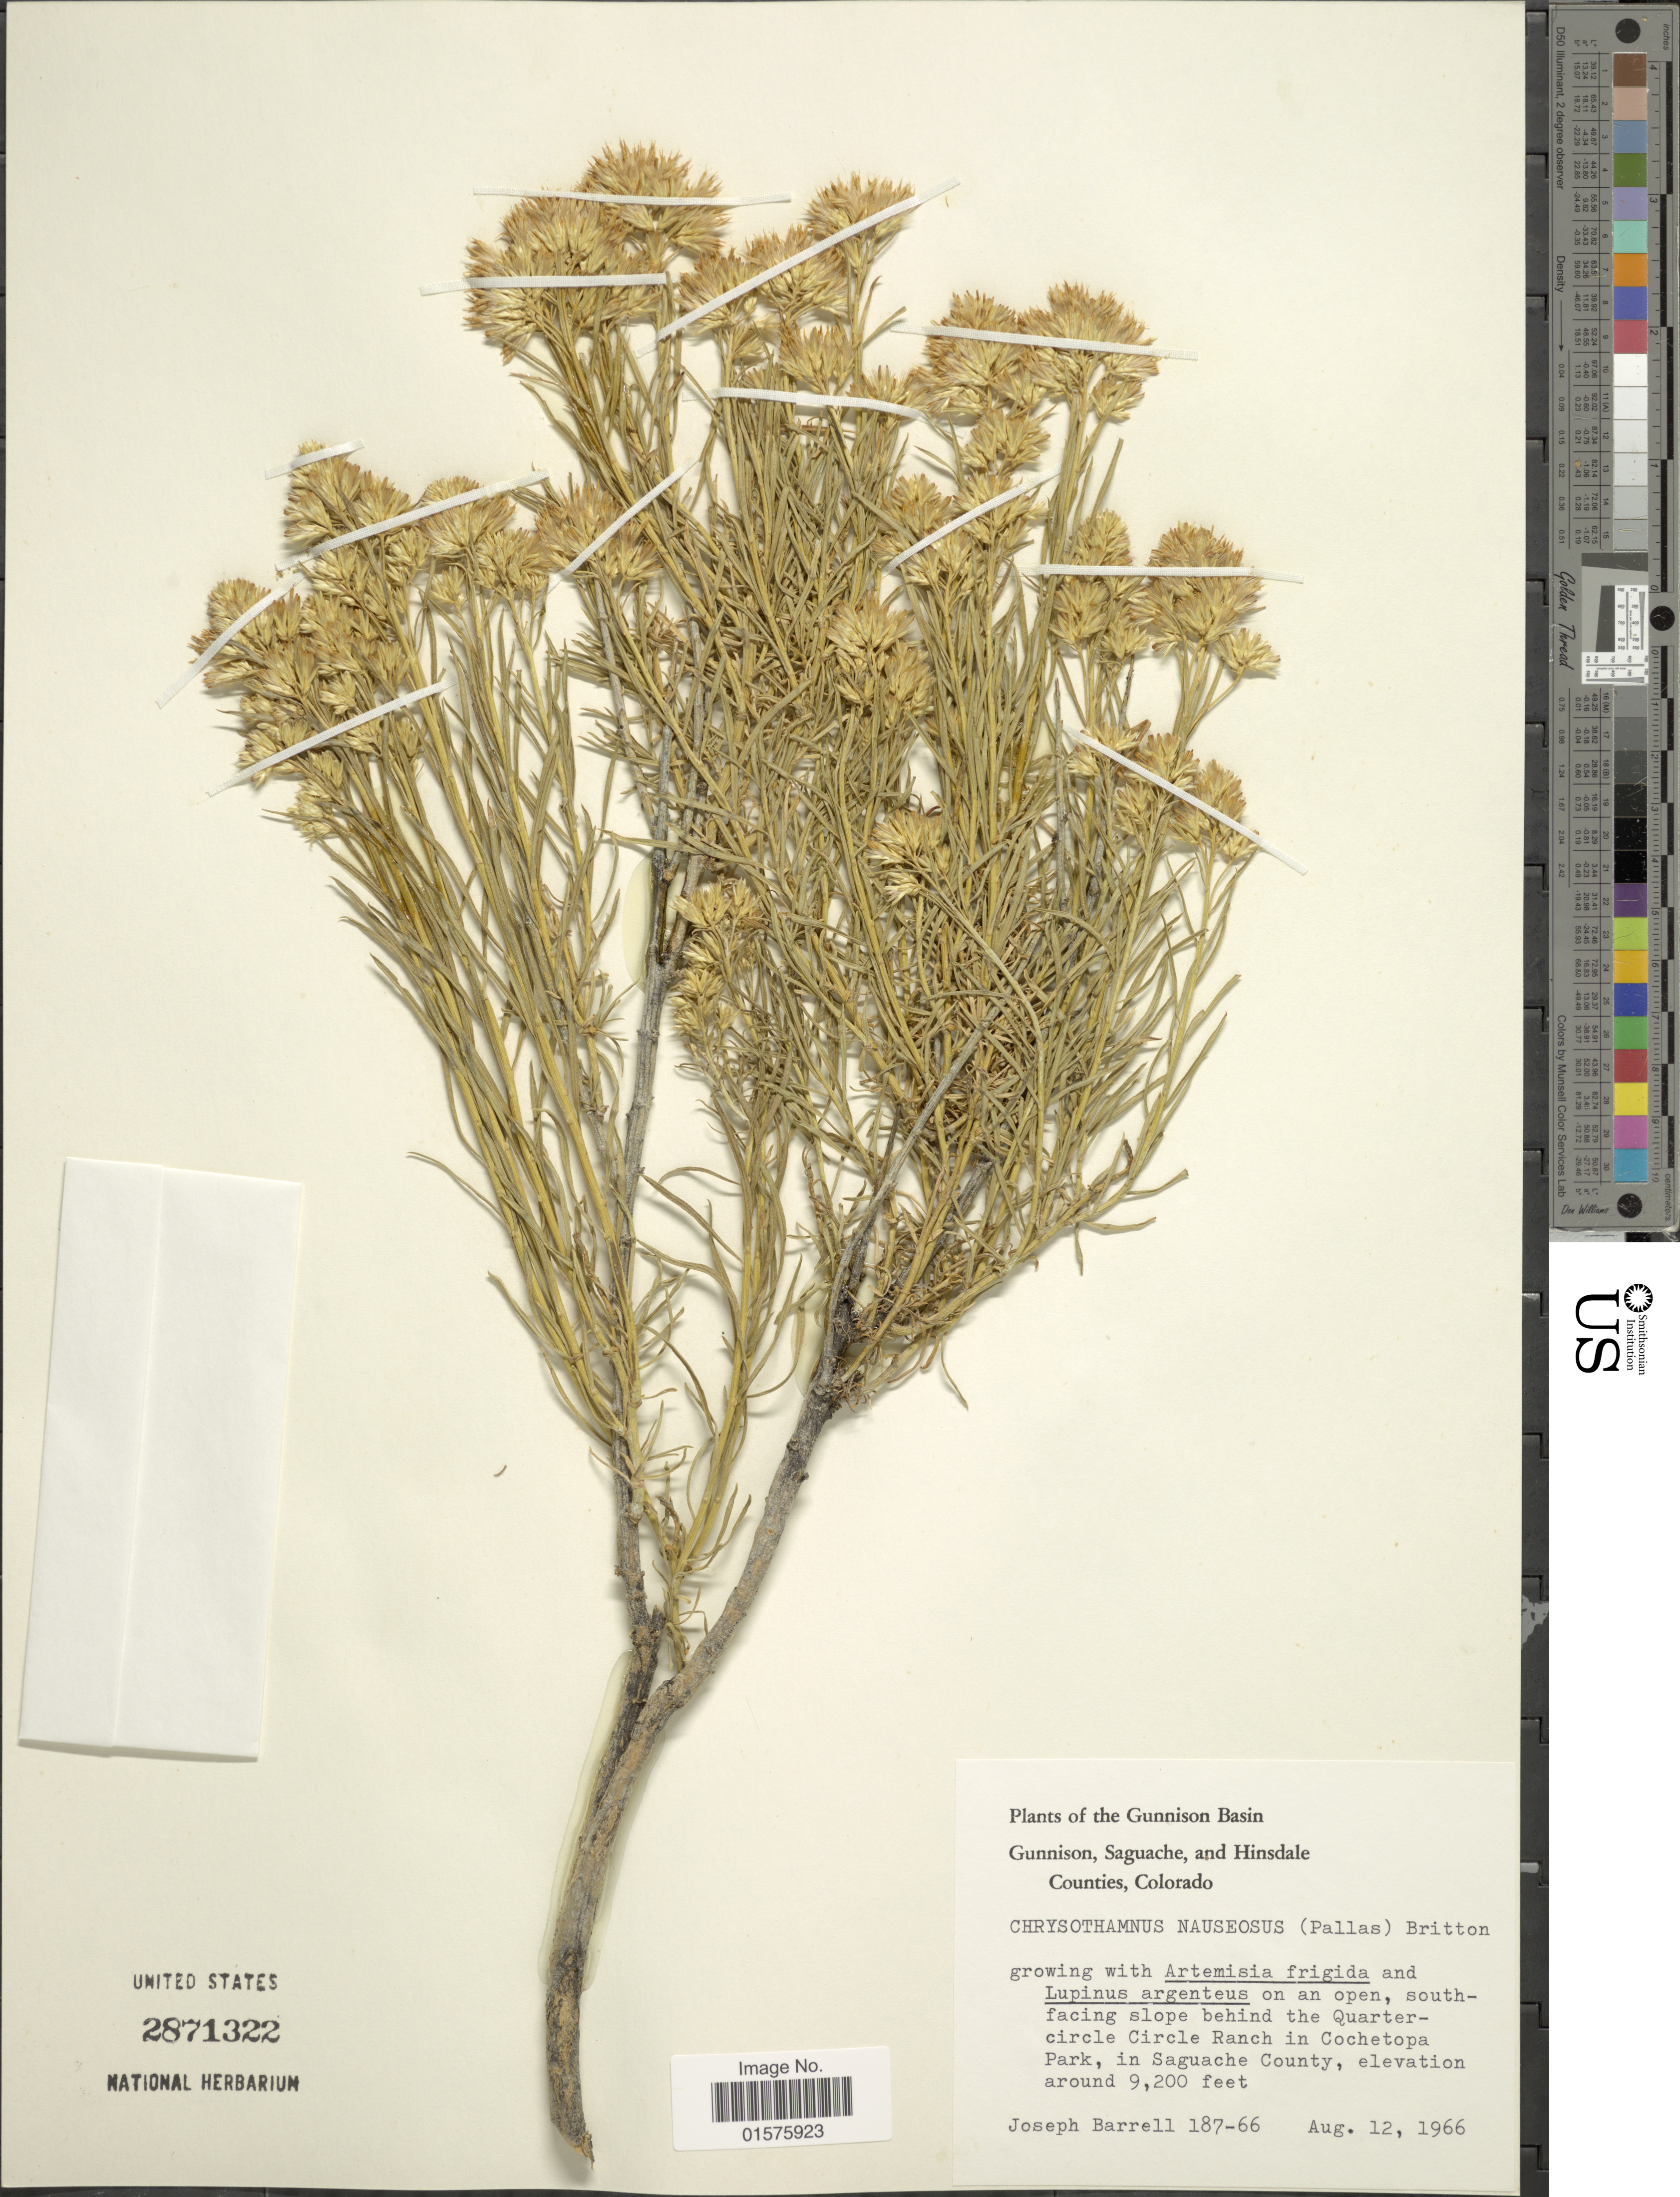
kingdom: Plantae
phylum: Tracheophyta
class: Magnoliopsida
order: Asterales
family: Asteraceae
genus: Ericameria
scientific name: Ericameria nauseosa var. graveolens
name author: (Nutt.) Reveal & Schuyler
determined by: Urbatsch, Lowell E., Curator (LSU), Louisiana State University (UNITED STATES)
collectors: J. Barrell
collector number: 187-66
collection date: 1966-08-12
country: United States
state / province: Colorado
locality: The Gunnison Basin, Gunnison, Saguache, and Hinsdale Counties, southfacing slope behind the Quartercircle Circle Ranch in Cochetopa Park, in Saguache County.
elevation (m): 2804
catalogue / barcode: US 2871322